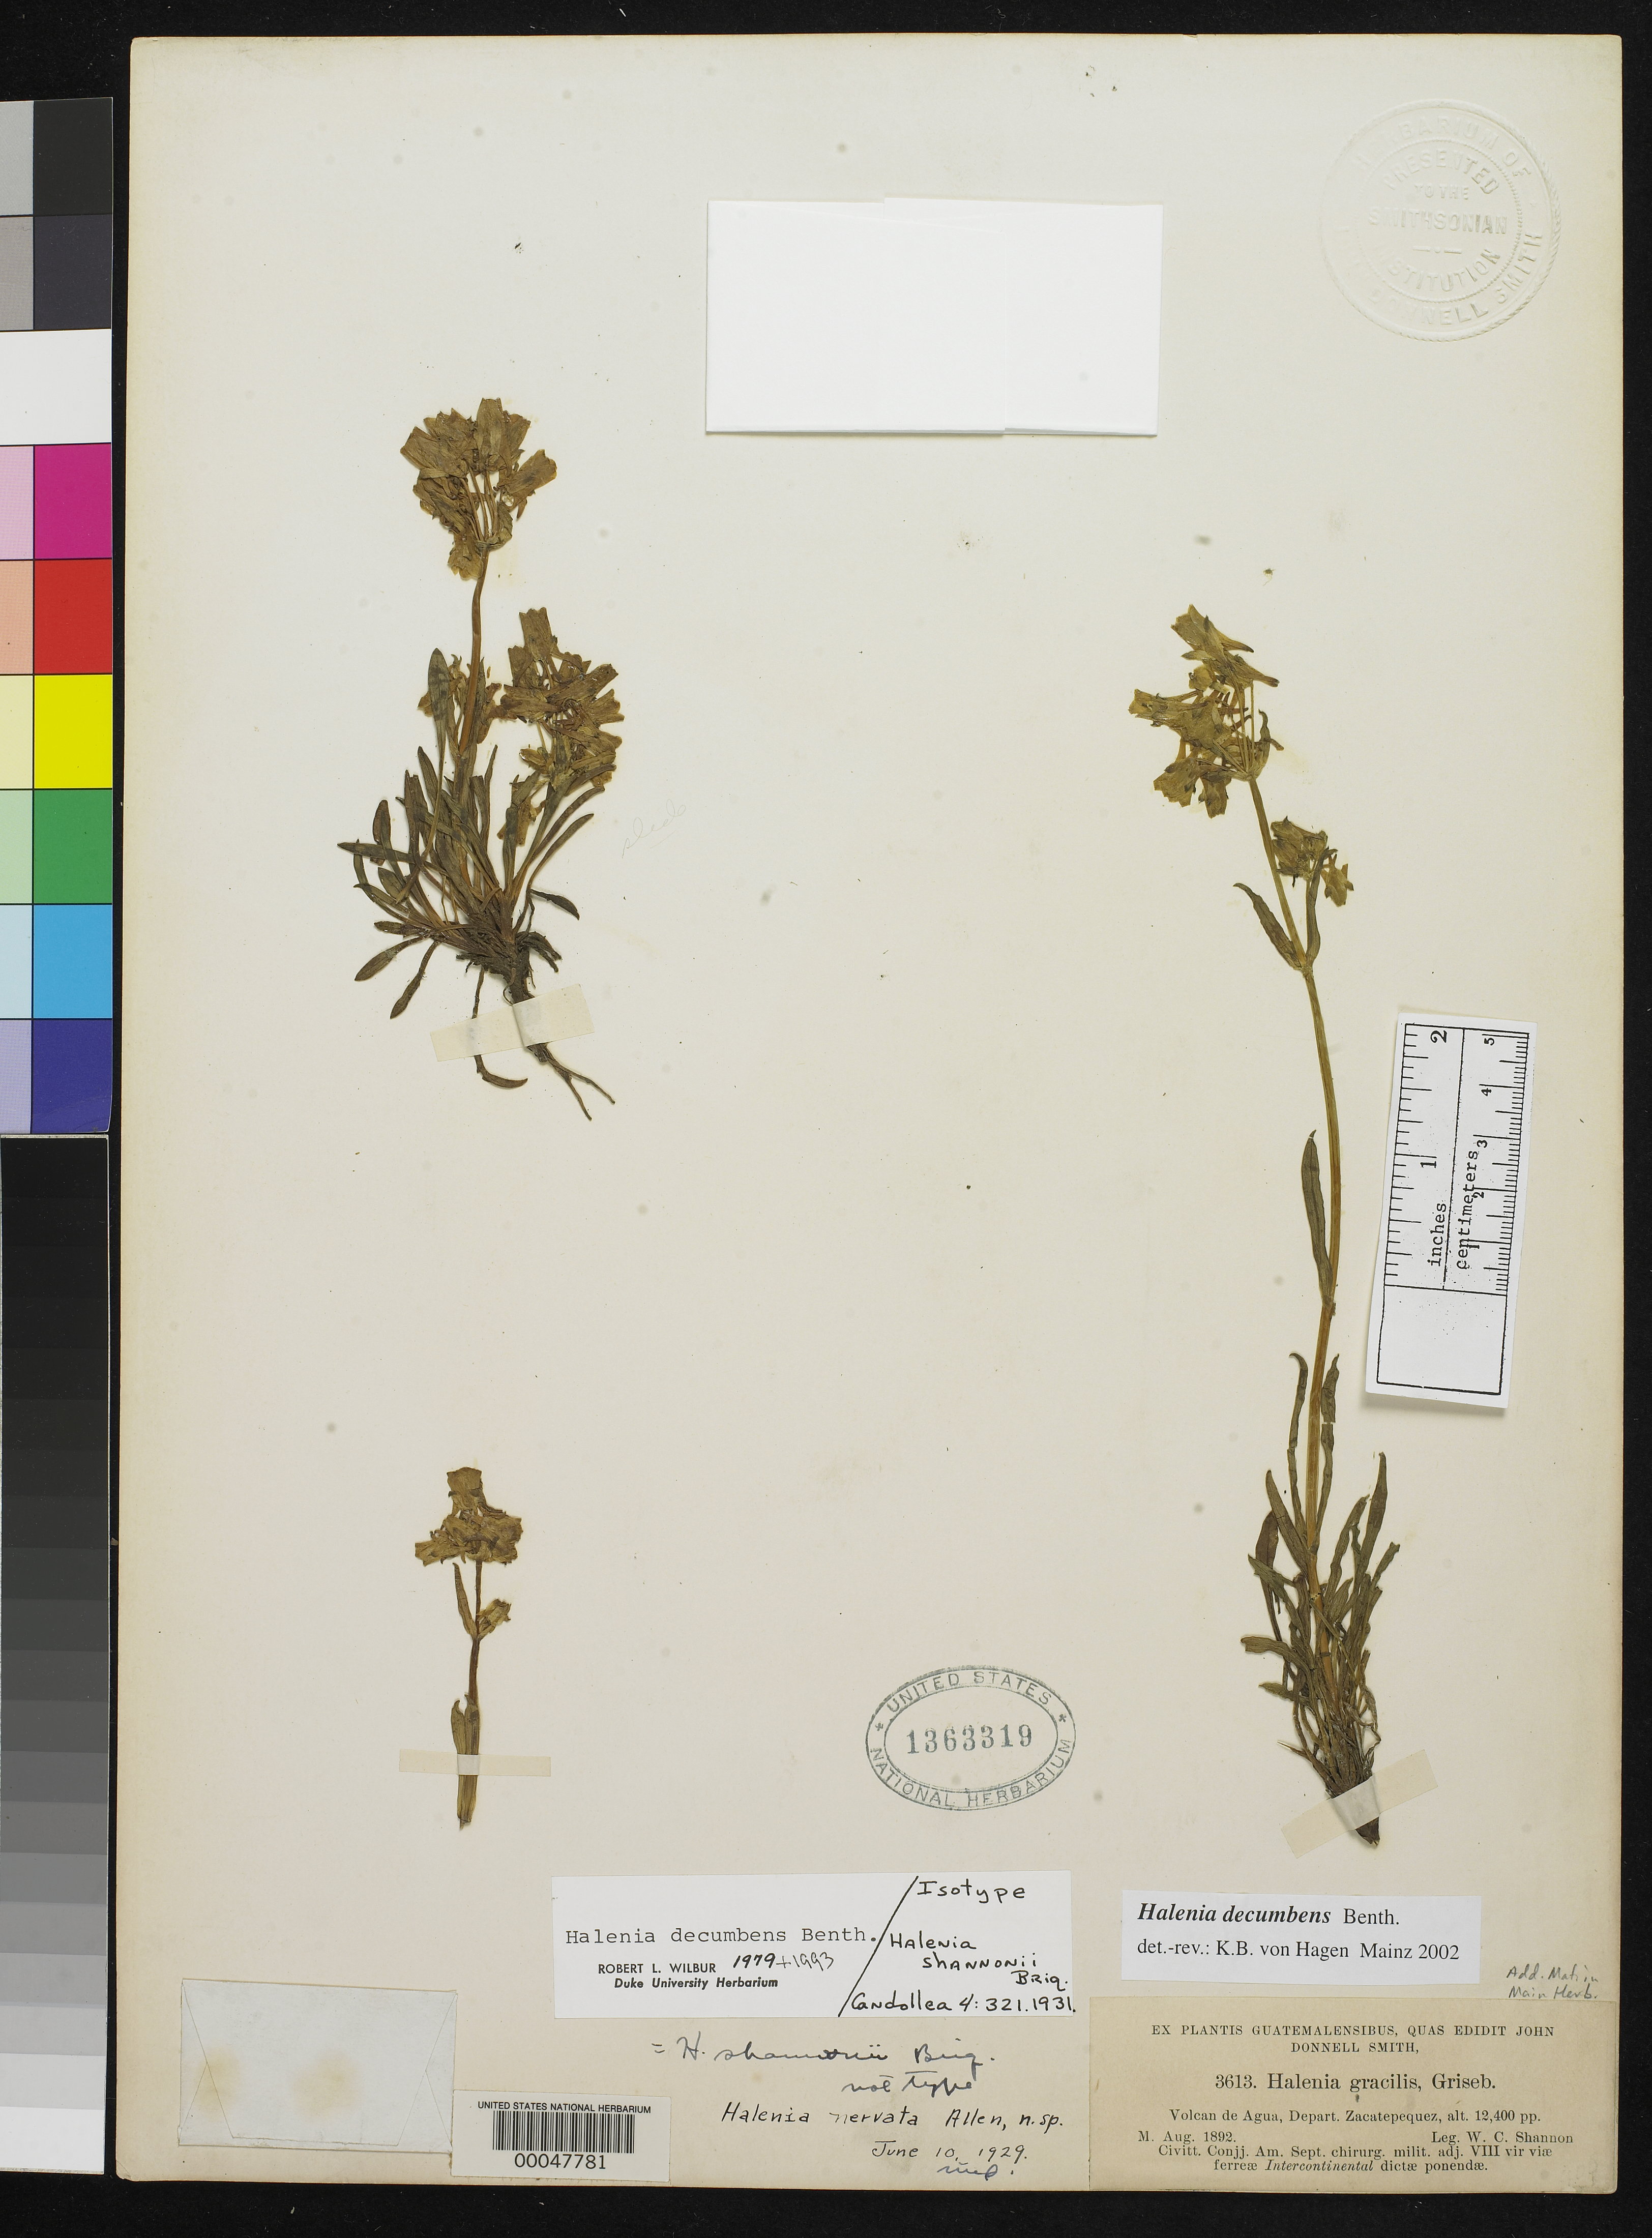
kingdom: Plantae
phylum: Tracheophyta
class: Magnoliopsida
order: Gentianales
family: Gentianaceae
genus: Halenia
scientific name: Halenia shannonii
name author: Briq.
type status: Isotype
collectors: W. C. Shannon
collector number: J.D.S. 3613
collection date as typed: Aug 1892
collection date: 1892-08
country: Guatemala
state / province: Sacatepéquez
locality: Volcan de Agua.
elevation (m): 3780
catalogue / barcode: US 1363319